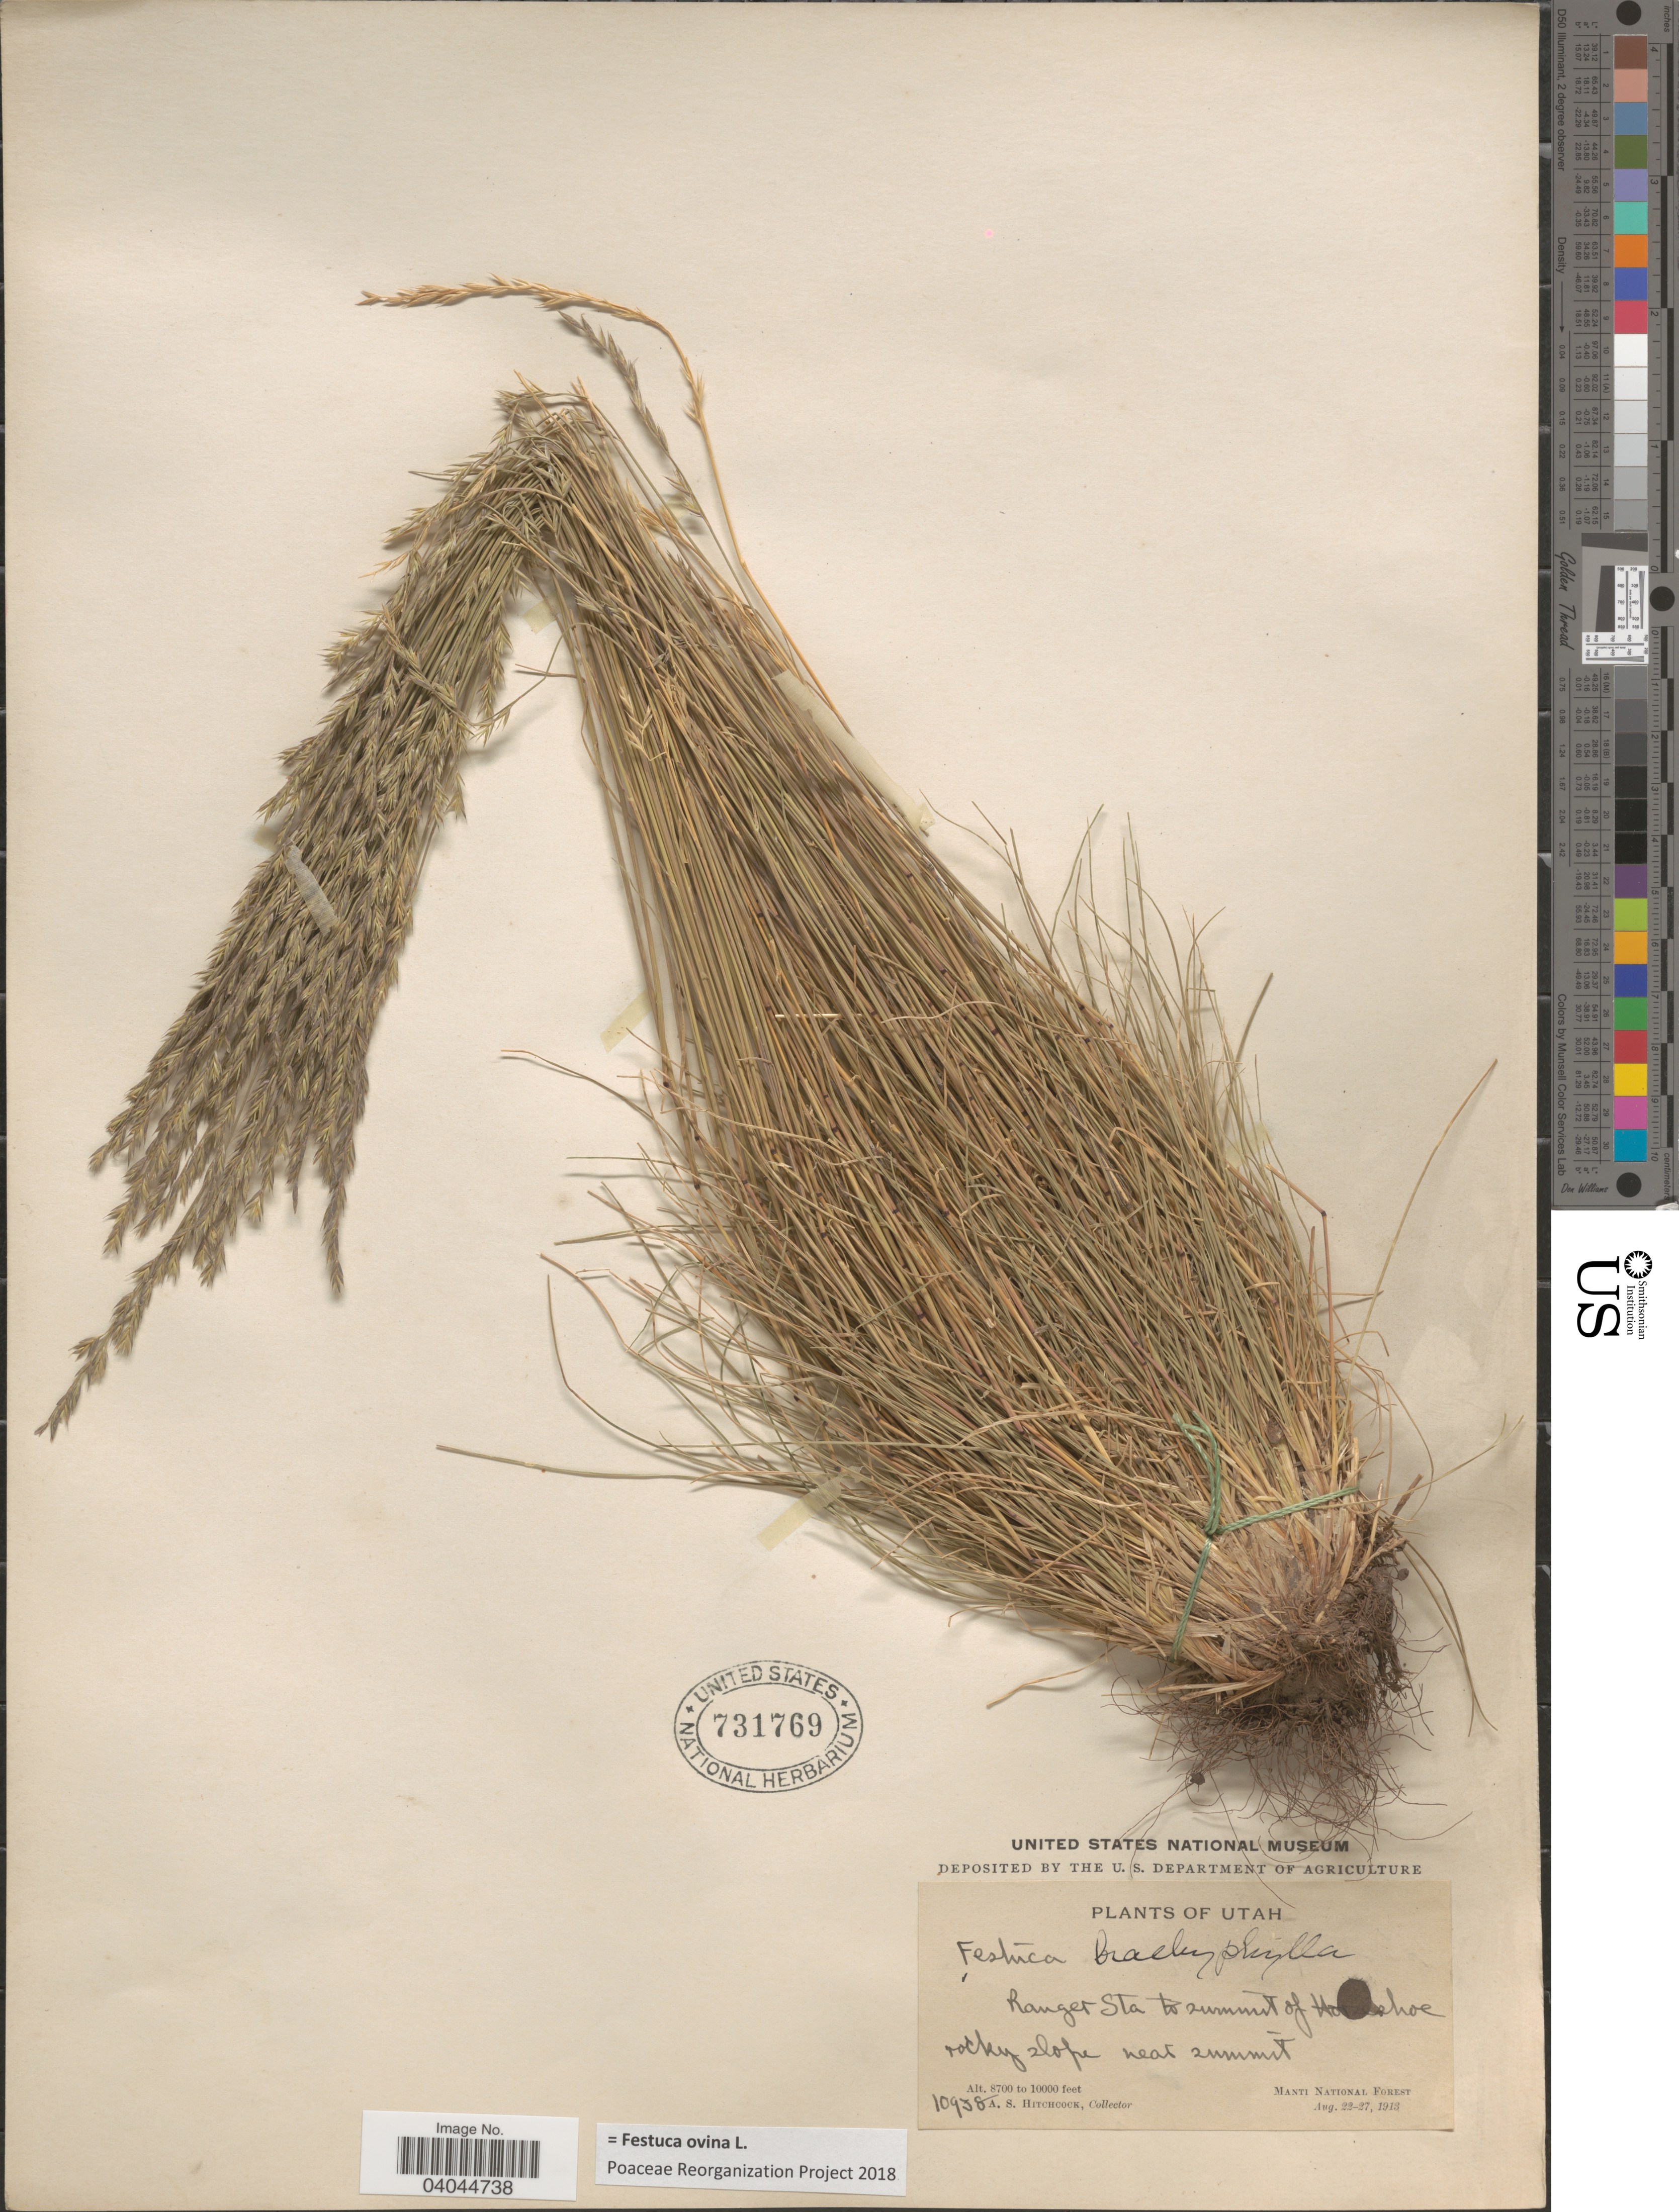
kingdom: Plantae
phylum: Tracheophyta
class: Liliopsida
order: Poales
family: Poaceae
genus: Festuca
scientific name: Festuca ovina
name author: L.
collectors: A. S. Hitchcock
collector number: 10938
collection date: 1913-08-22/1913-08-27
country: United States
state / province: Utah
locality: Ranger Sta to summit of Horseshoe rocky slope near summit. Manti National Forest.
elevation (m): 2652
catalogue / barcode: US 731769